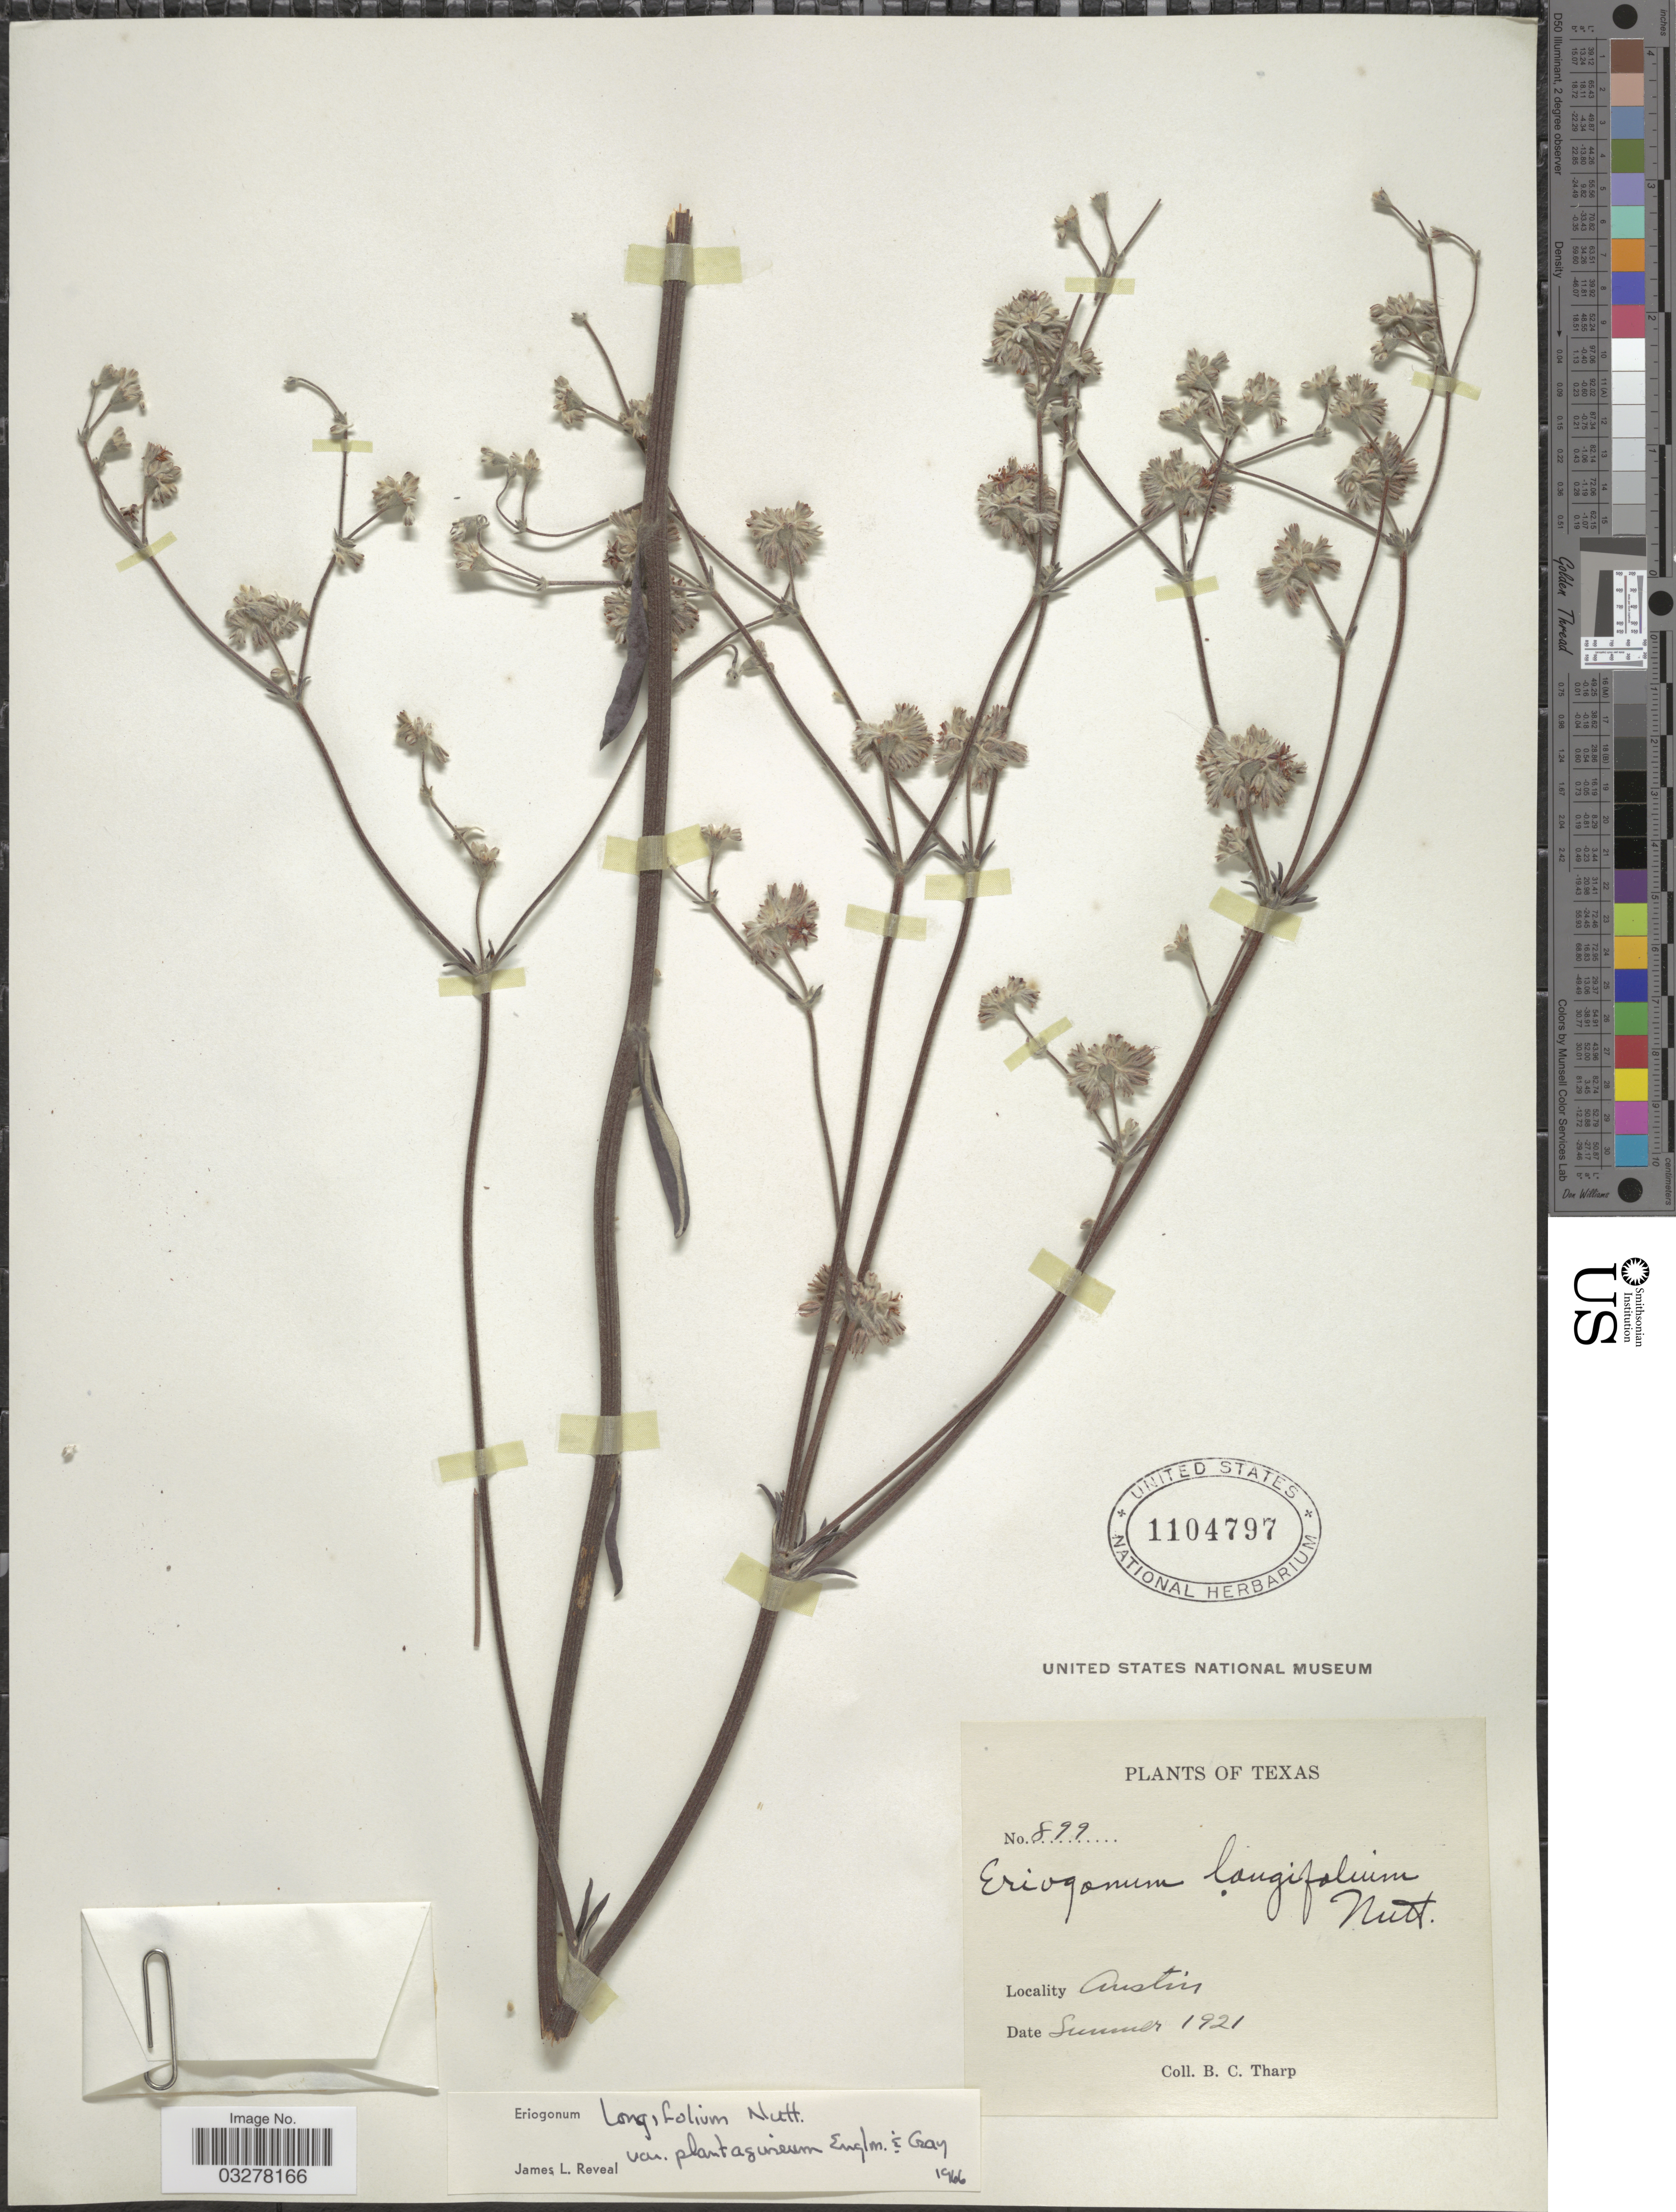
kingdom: Plantae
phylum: Tracheophyta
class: Magnoliopsida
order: Caryophyllales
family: Polygonaceae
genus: Eriogonum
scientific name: Eriogonum longifolium var. longifolium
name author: Nutt.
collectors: B. C. Tharp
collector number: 899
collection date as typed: Summer 1921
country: United States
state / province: Texas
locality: Austin.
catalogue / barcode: US 1104797